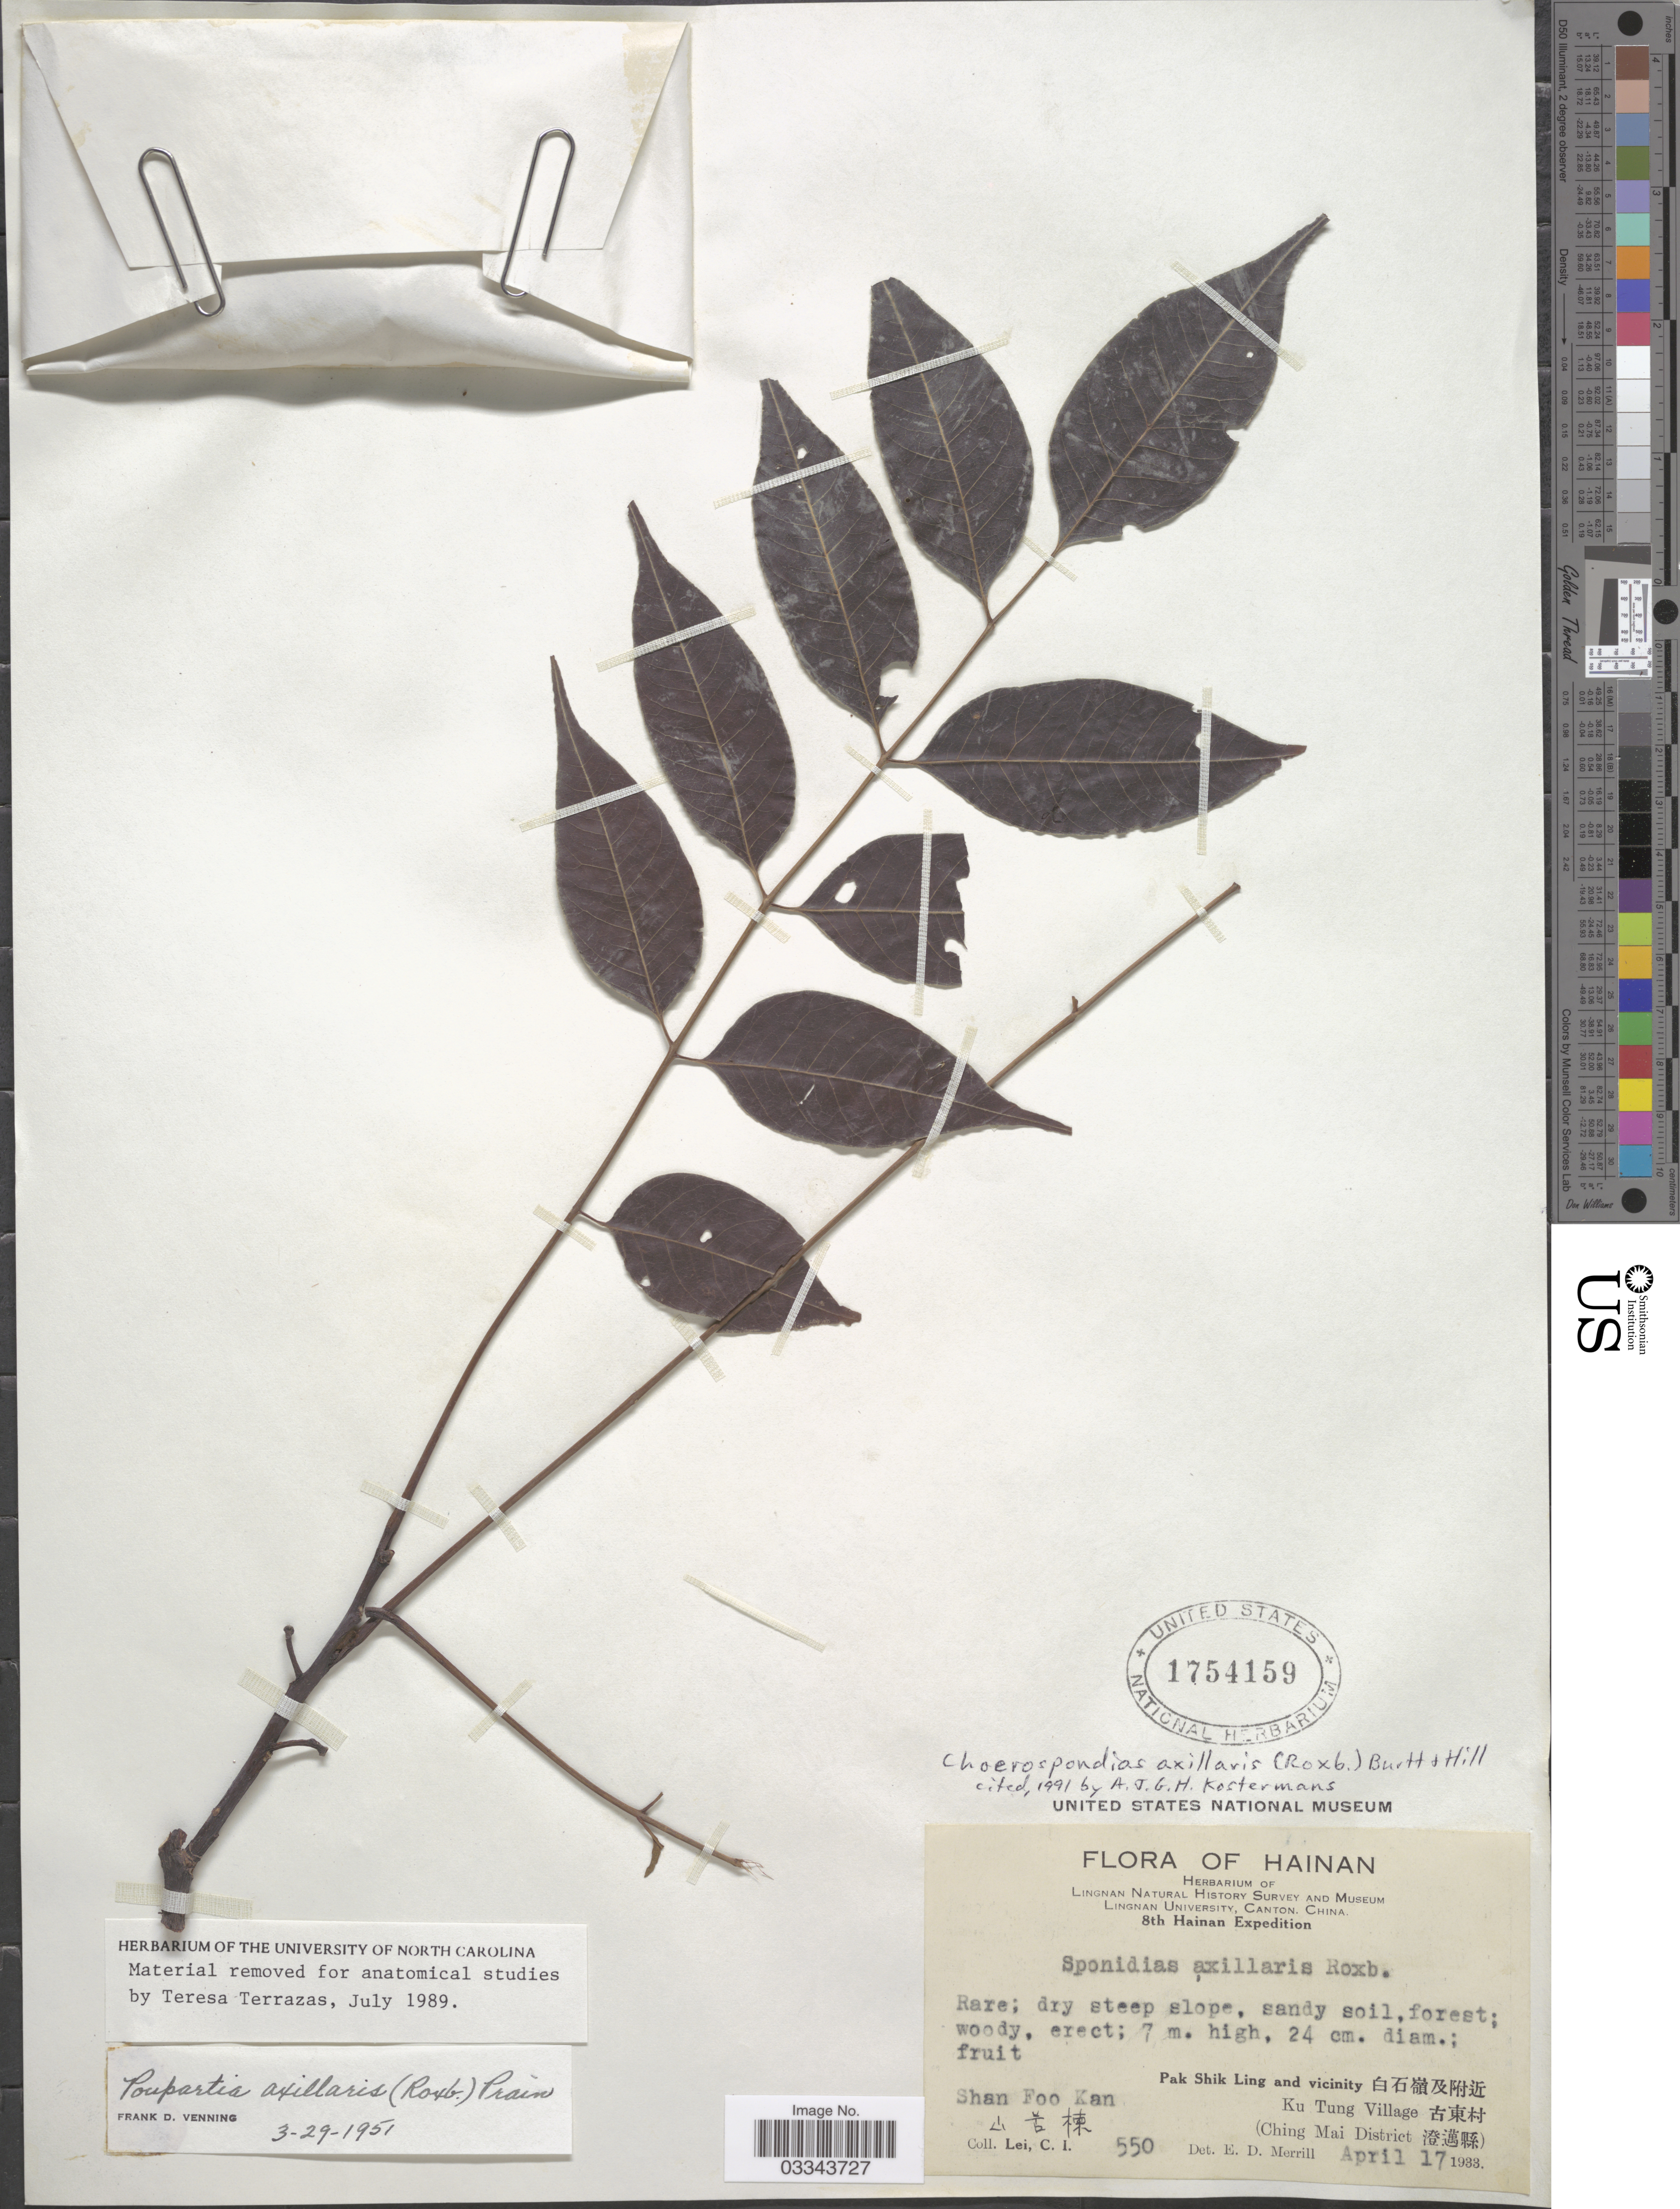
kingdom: Plantae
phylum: Tracheophyta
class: Magnoliopsida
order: Sapindales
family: Anacardiaceae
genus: Choerospondias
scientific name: Choerospondias axillaris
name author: (Roxb.) B.L. Burtt & A.W. Hill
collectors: C. I. Lei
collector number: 550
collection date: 1933-04-17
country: China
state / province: Hainan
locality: Shan Foo Kan X. Pak Shik Ling and vicinity X. Ku Tung Village X. (Ching Mai District X).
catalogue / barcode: US 1754159